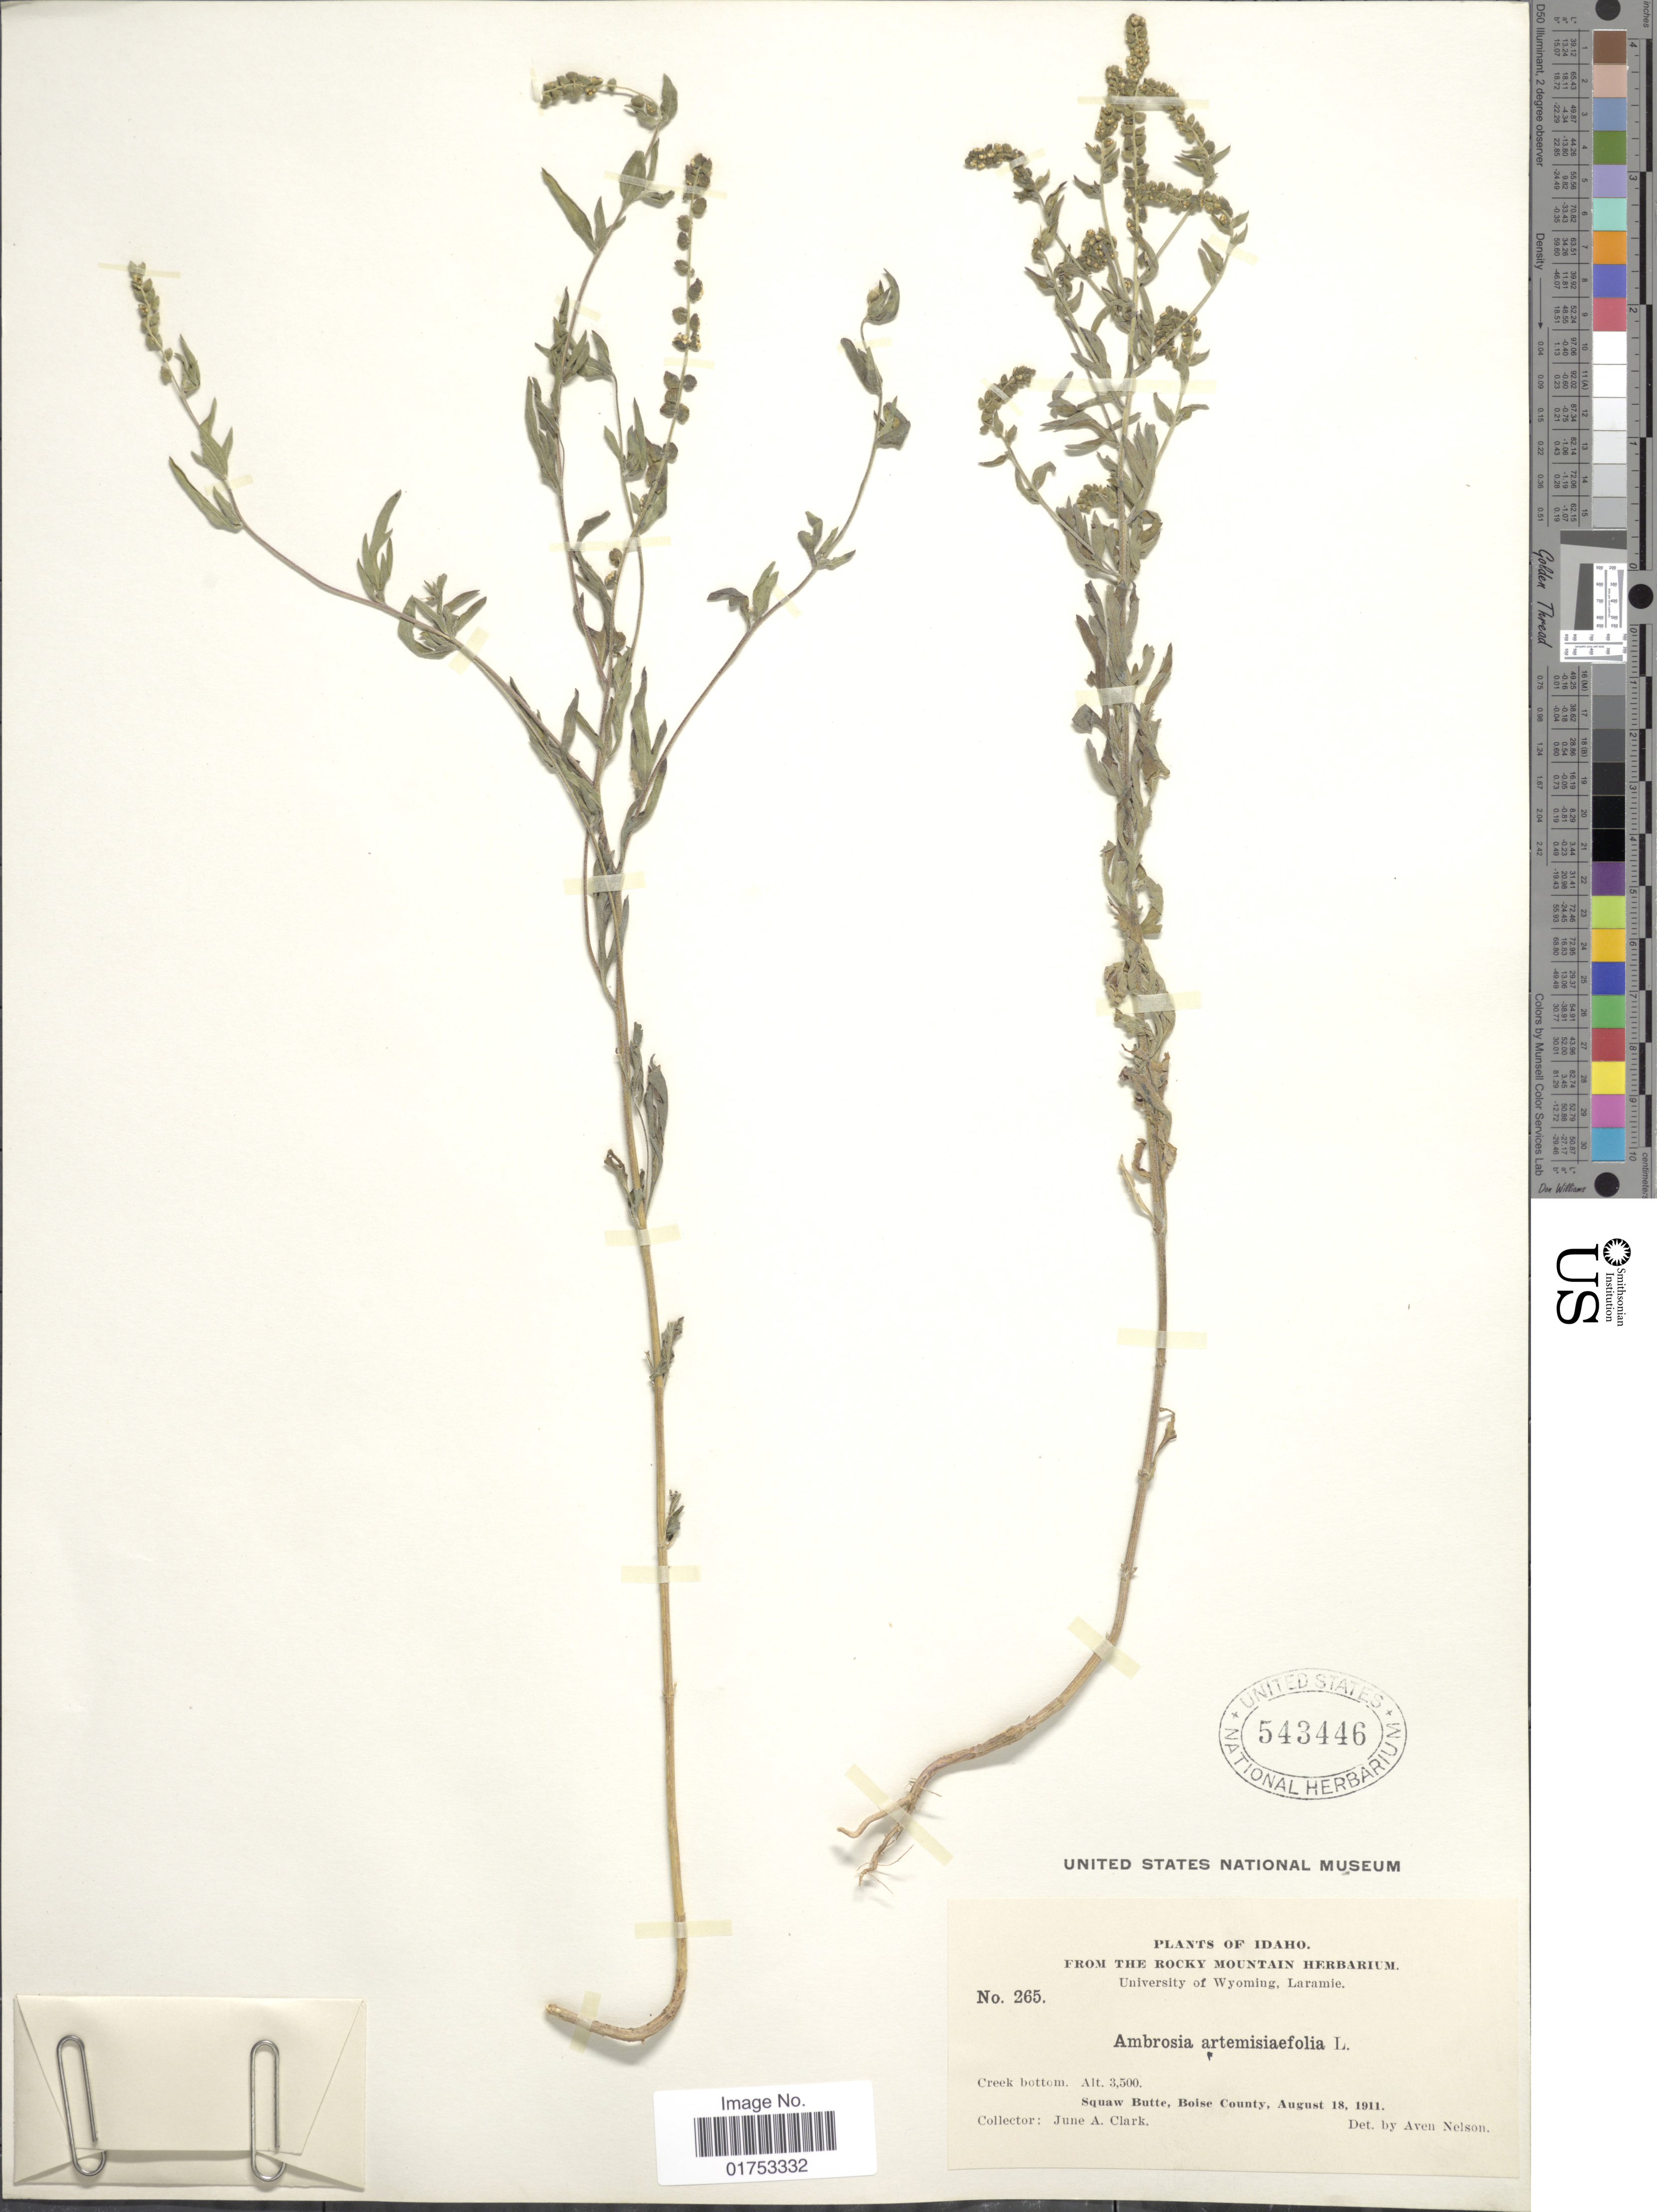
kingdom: Plantae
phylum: Tracheophyta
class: Magnoliopsida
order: Asterales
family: Asteraceae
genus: Ambrosia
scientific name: Ambrosia artemisiifolia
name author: L.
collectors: J. A. Clark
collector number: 265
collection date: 1911-08-18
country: United States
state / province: Idaho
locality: Squaw Butte, Boise County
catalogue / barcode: US 543446